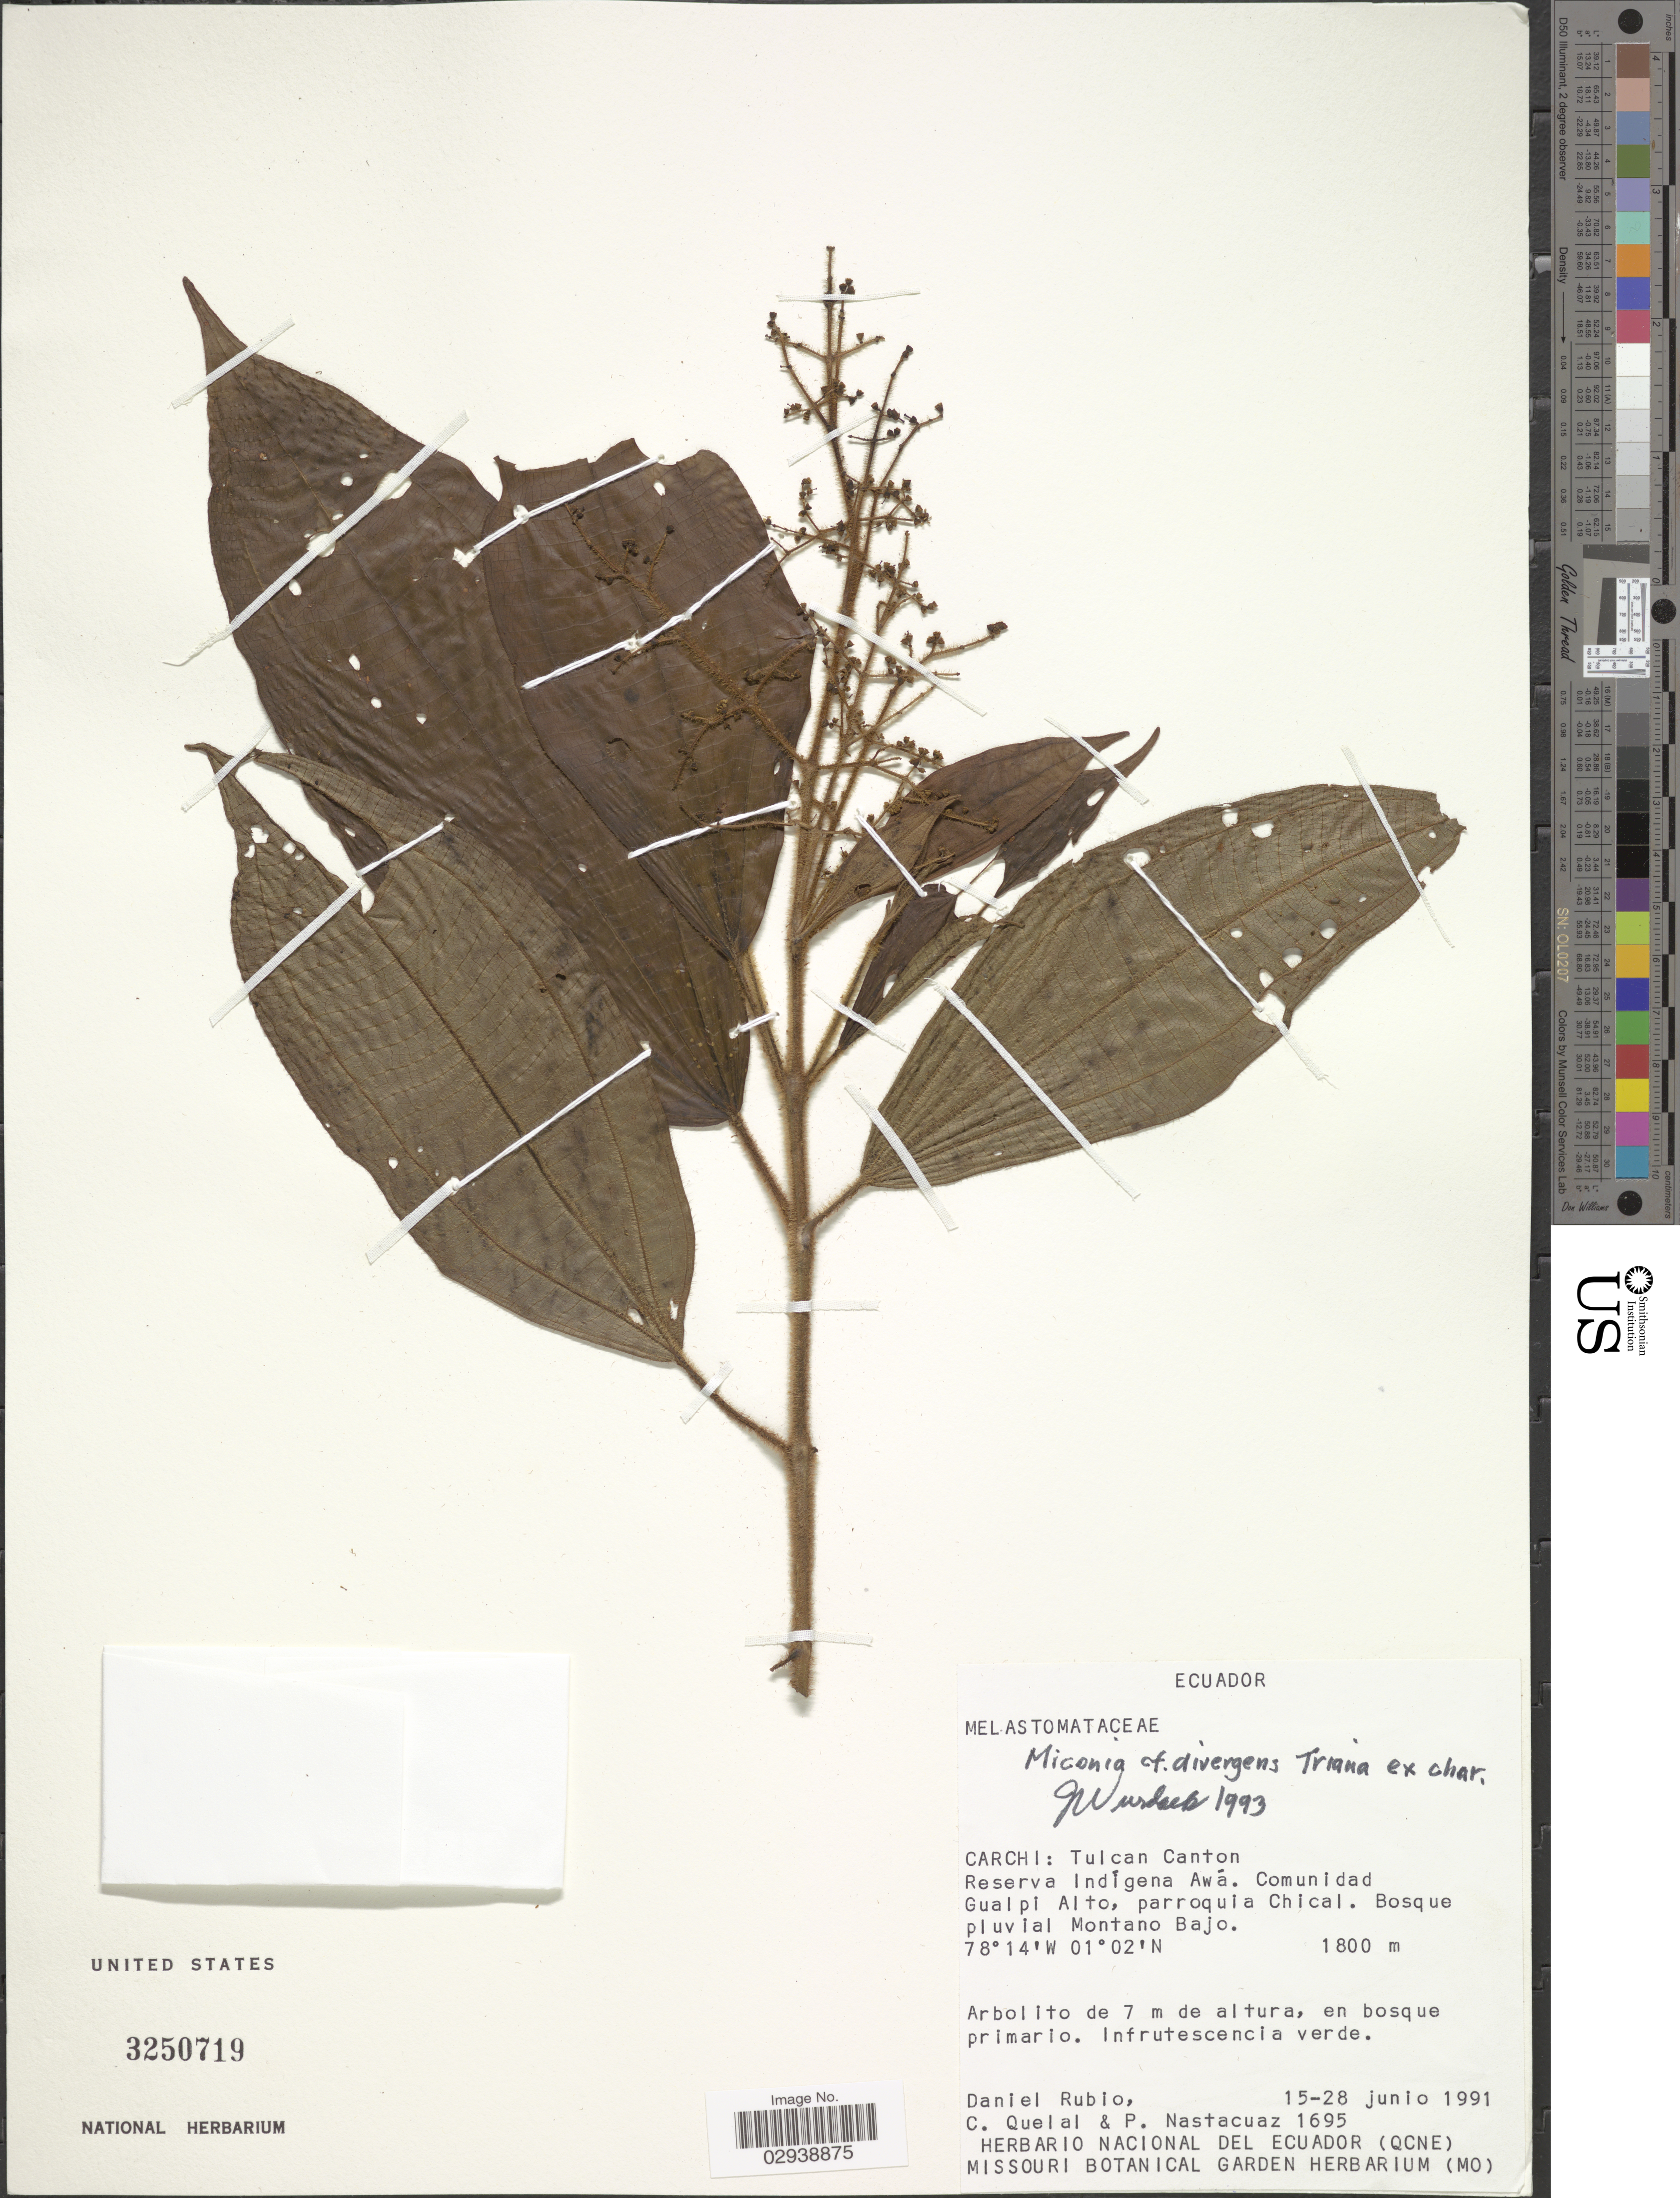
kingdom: Plantae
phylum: Tracheophyta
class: Magnoliopsida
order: Myrtales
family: Melastomataceae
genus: Miconia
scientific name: Miconia divergens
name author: Triana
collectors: D. Rubio, C. Quelal & P. Nastacuaz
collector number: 1695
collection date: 1991-06-15/1991-06-28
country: Ecuador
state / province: Carchi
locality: Tulcan Canton, Reserva Indigena Awá, Comunidad Gualpi Alto, parroquia Chical.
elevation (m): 1800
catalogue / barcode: US 3250719